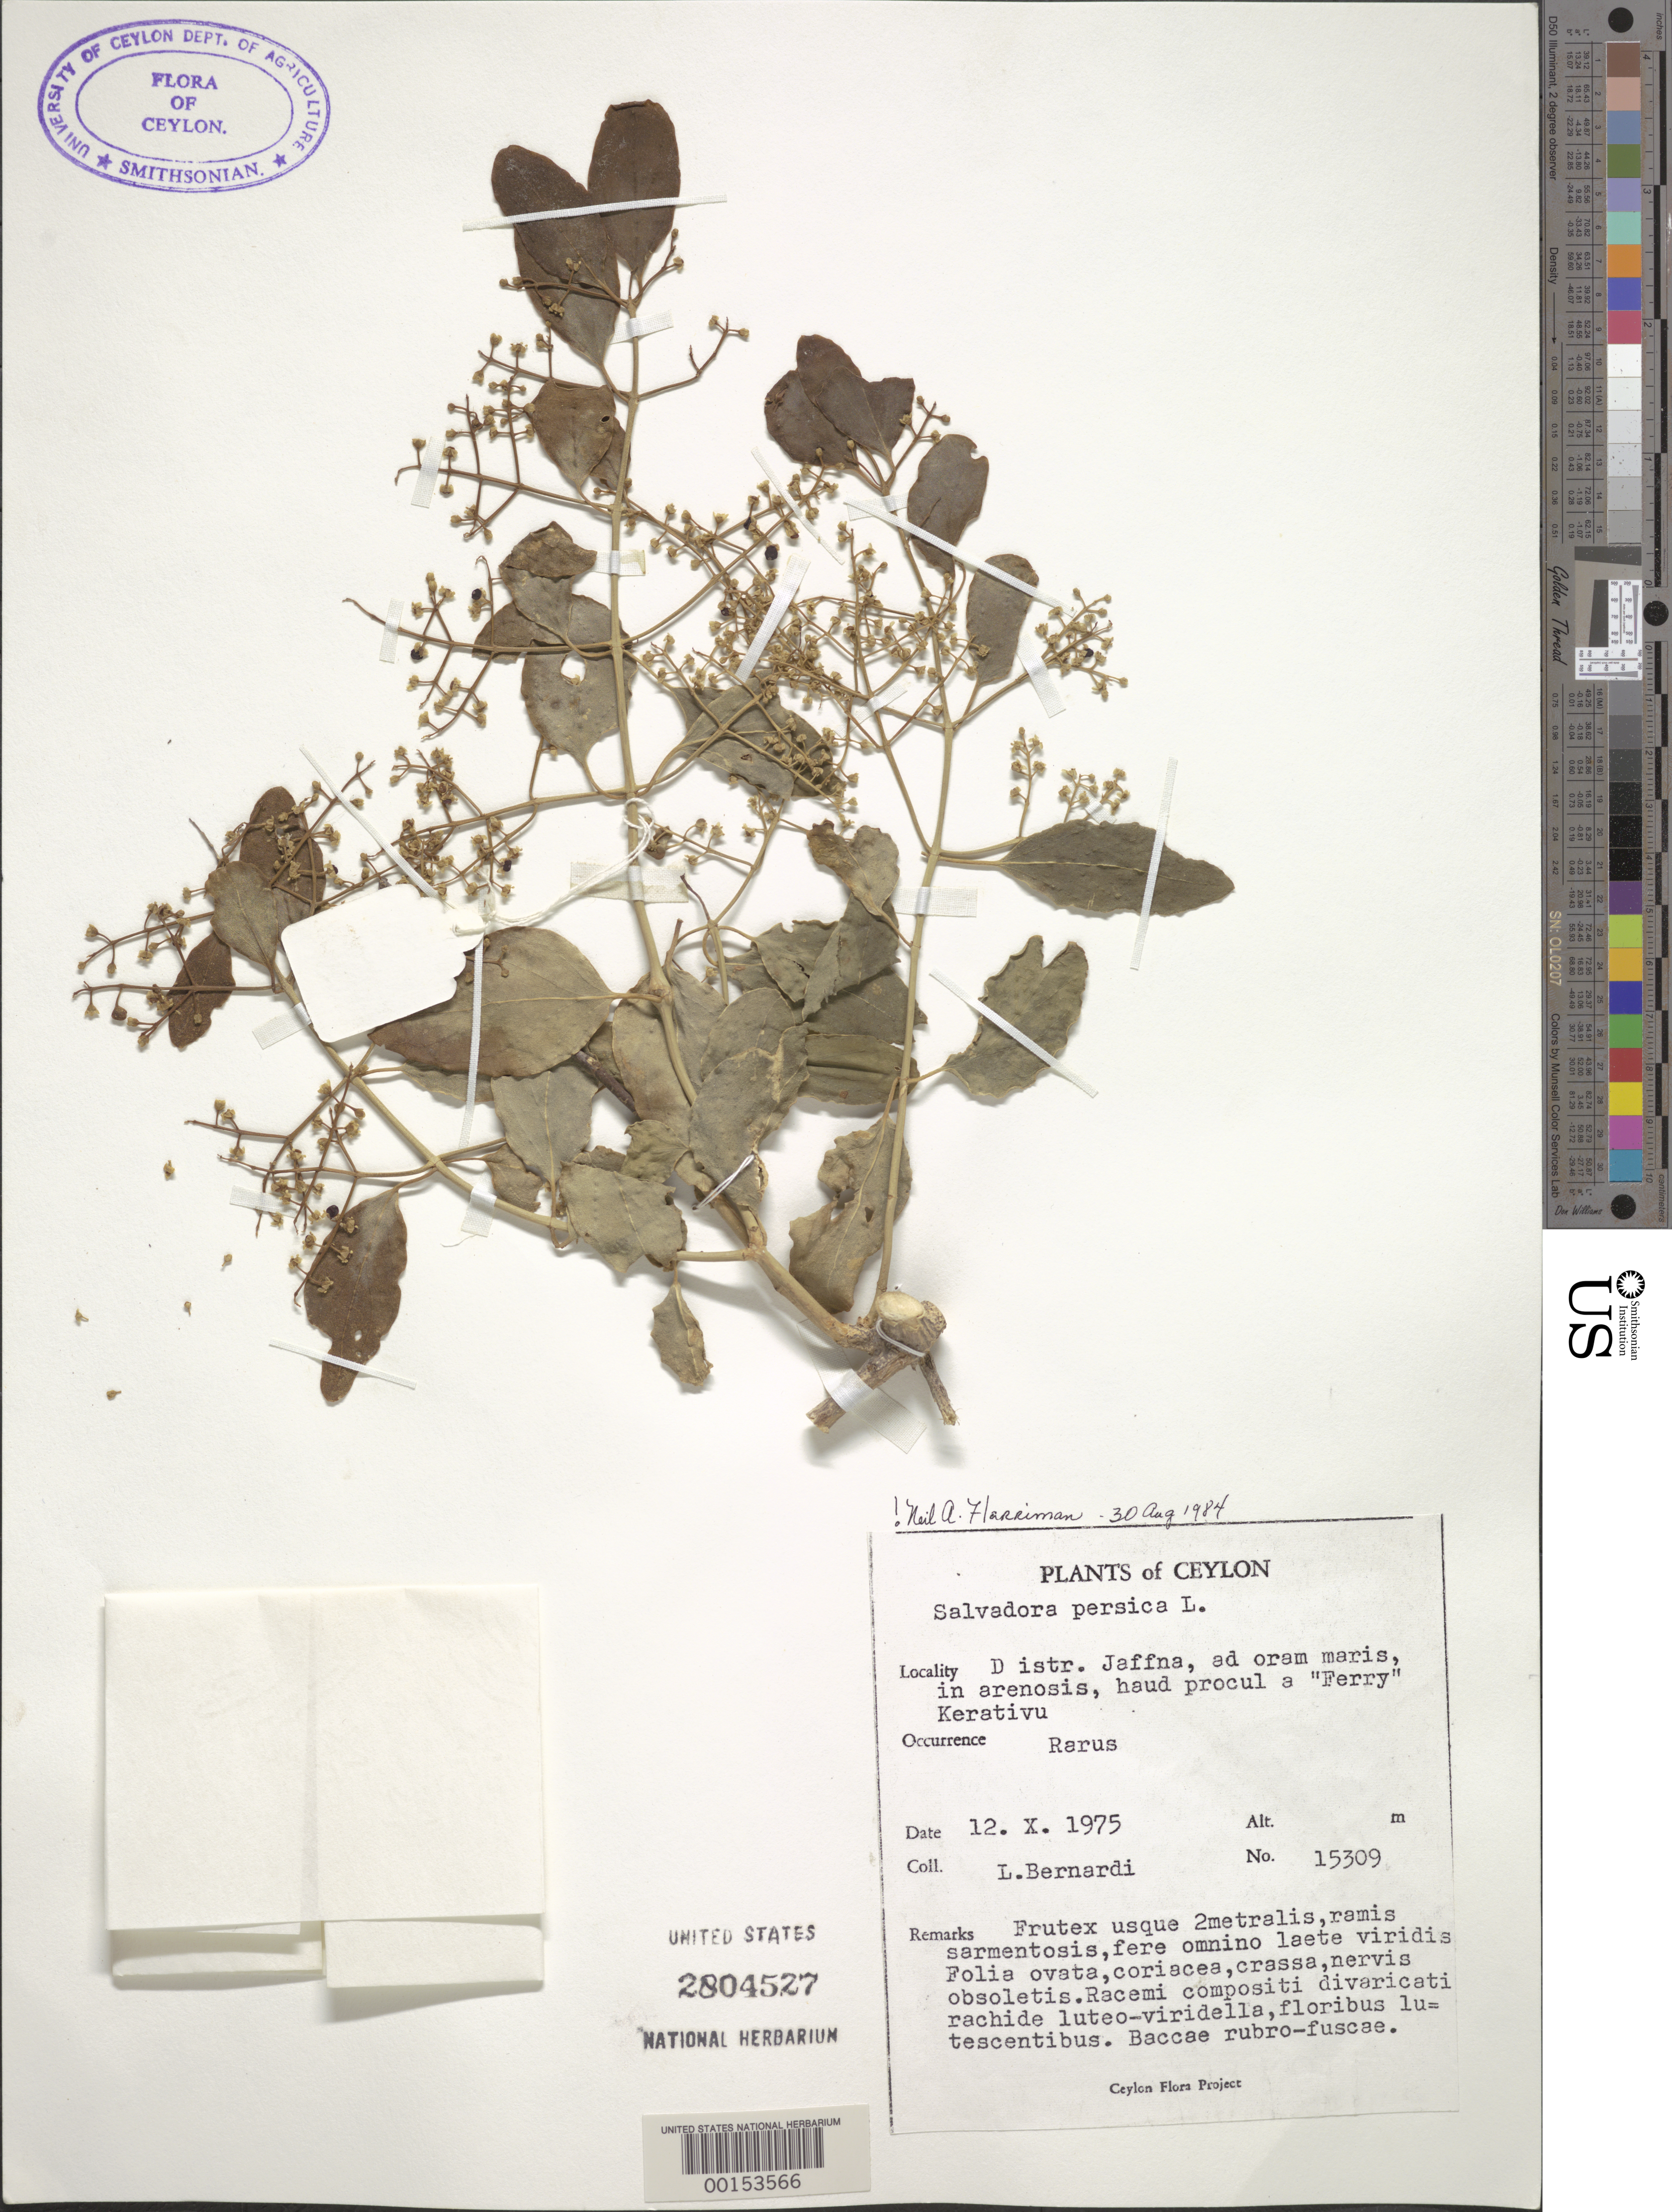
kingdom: Plantae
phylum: Tracheophyta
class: Magnoliopsida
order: Brassicales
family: Salvadoraceae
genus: Salvadora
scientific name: Salvadora persica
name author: L.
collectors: L. Bernardi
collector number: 15309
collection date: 1975-10-12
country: Sri Lanka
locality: Ceylon. Distr. Jaffna, ad oram maris, in arenosis, haud procula "Ferry" Kerativu.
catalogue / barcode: US 2804527